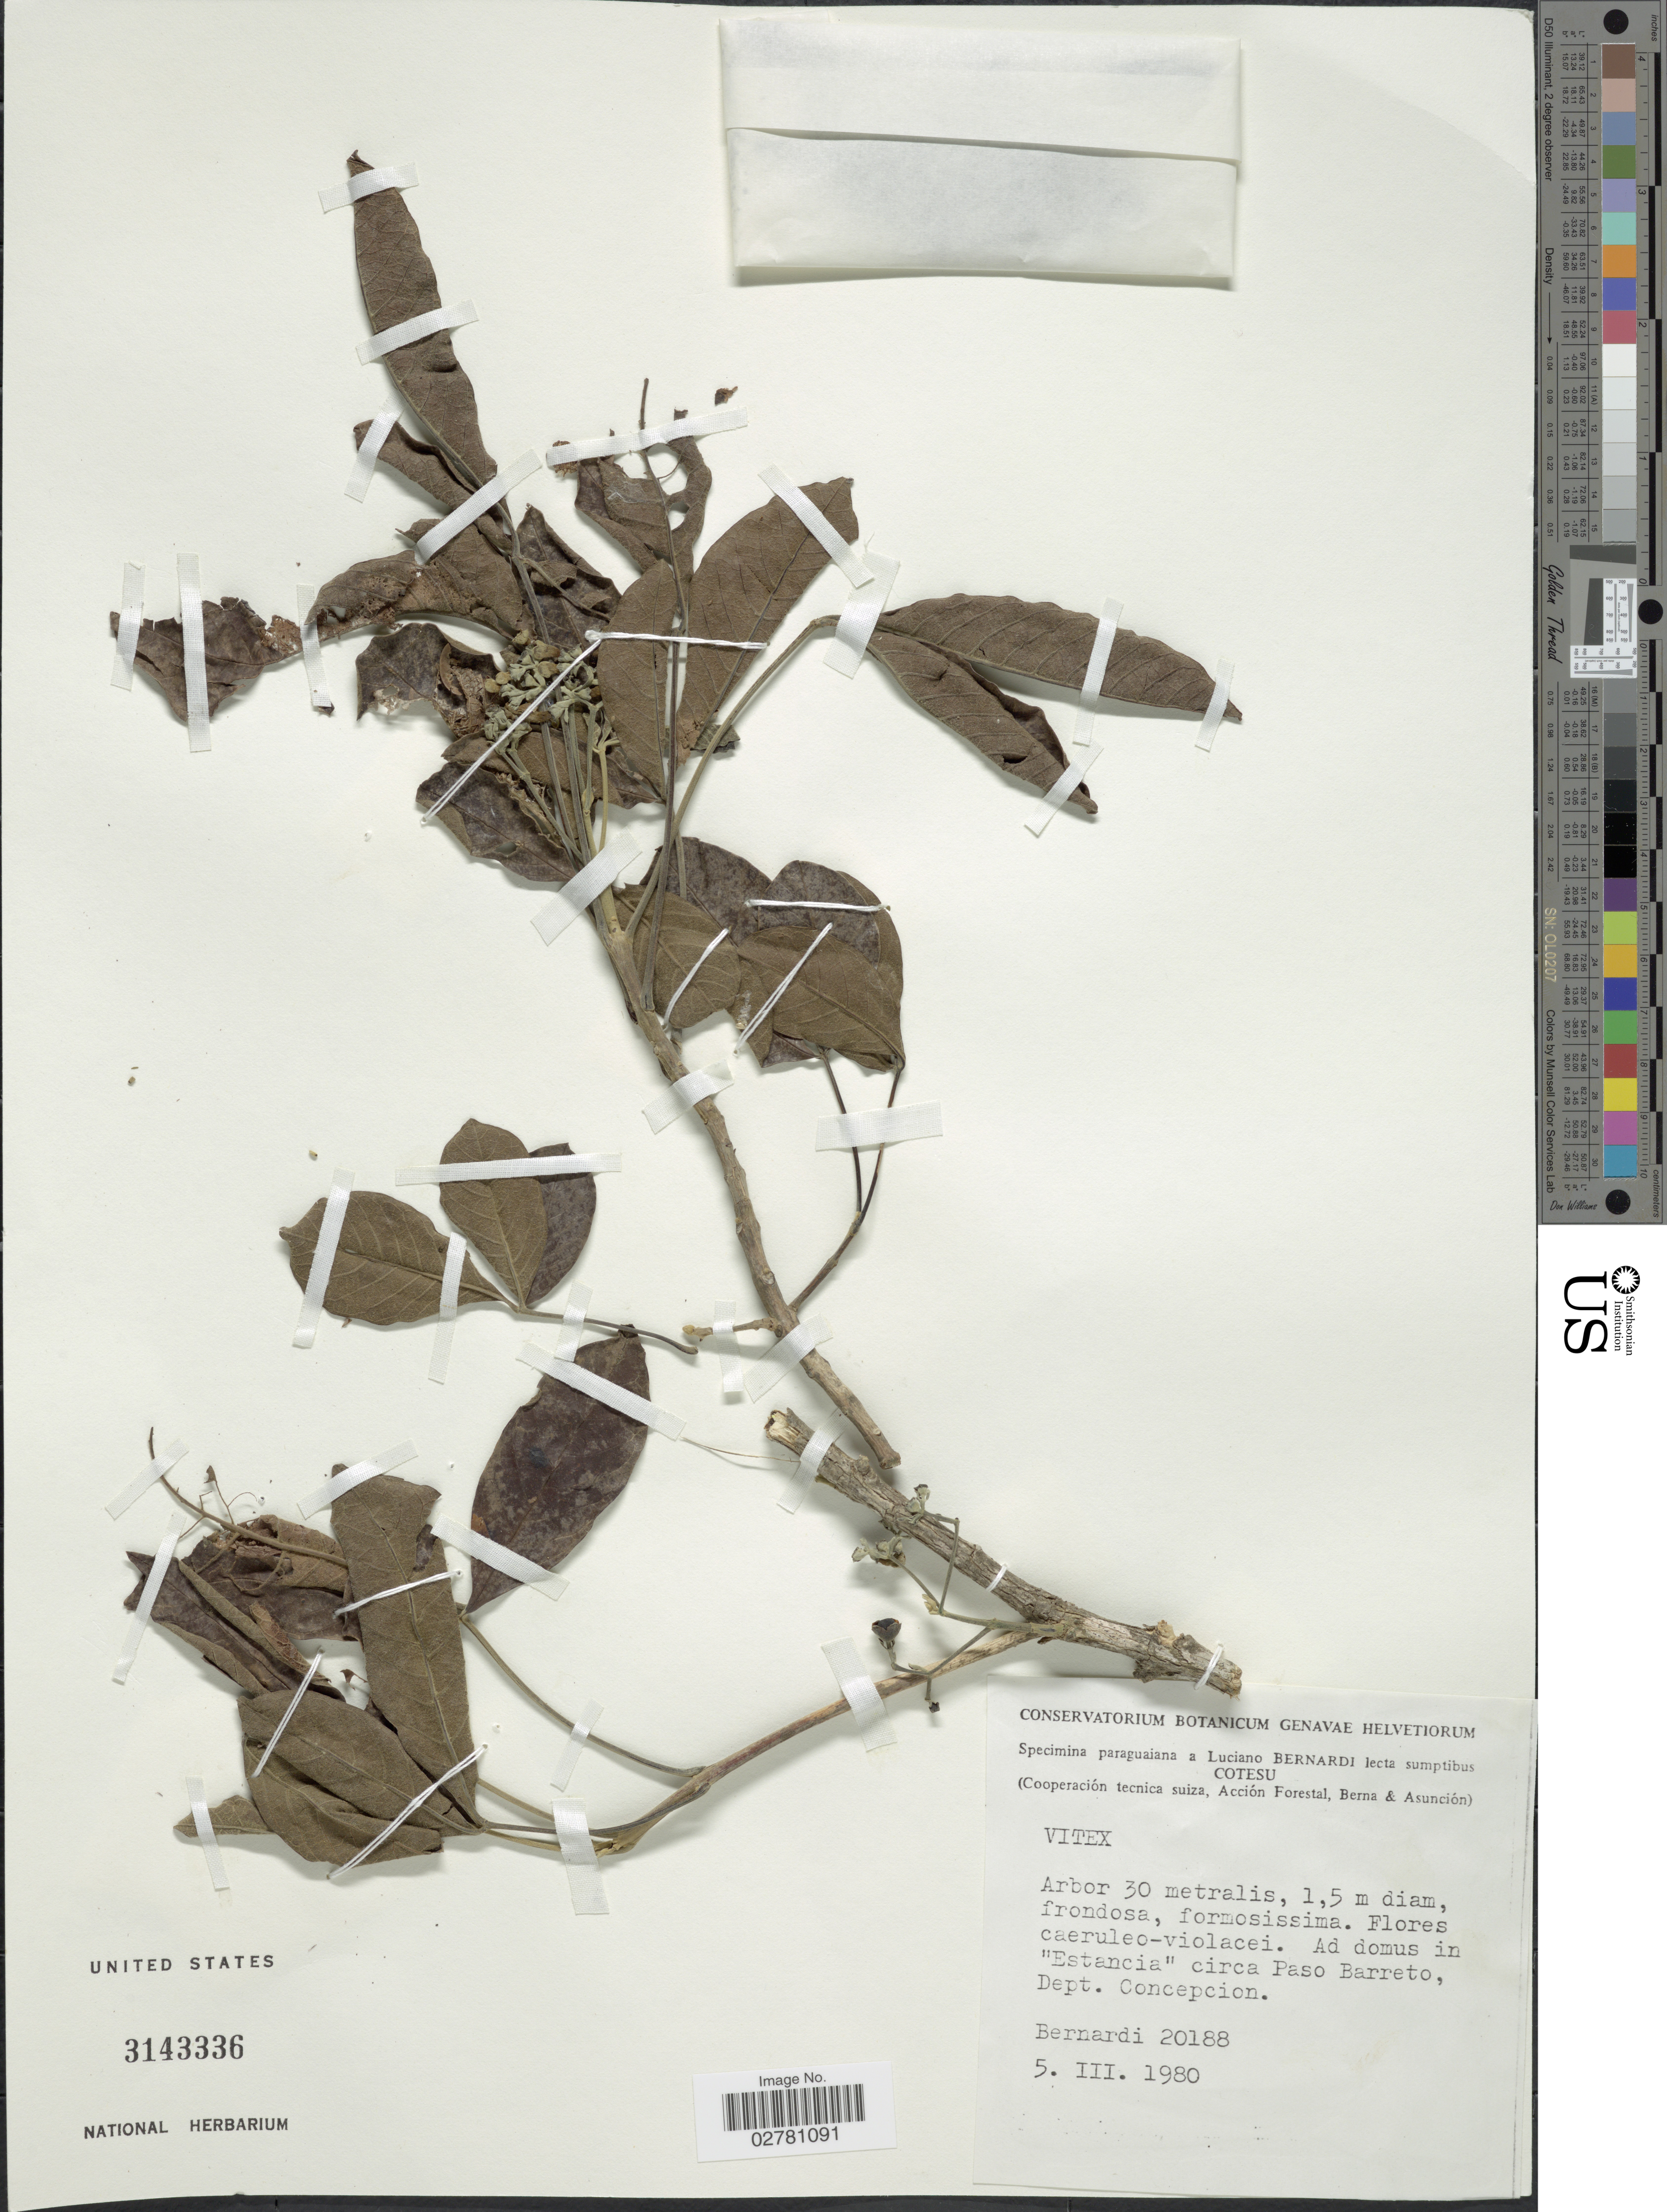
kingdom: Plantae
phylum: Tracheophyta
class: Magnoliopsida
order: Lamiales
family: Lamiaceae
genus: Vitex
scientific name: Vitex sp.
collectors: L. Bernardi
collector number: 20188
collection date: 1980-03-05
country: Paraguay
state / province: Concepcion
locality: Ad domus in "Estancia" circa Paso Barreto.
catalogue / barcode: US 3143336